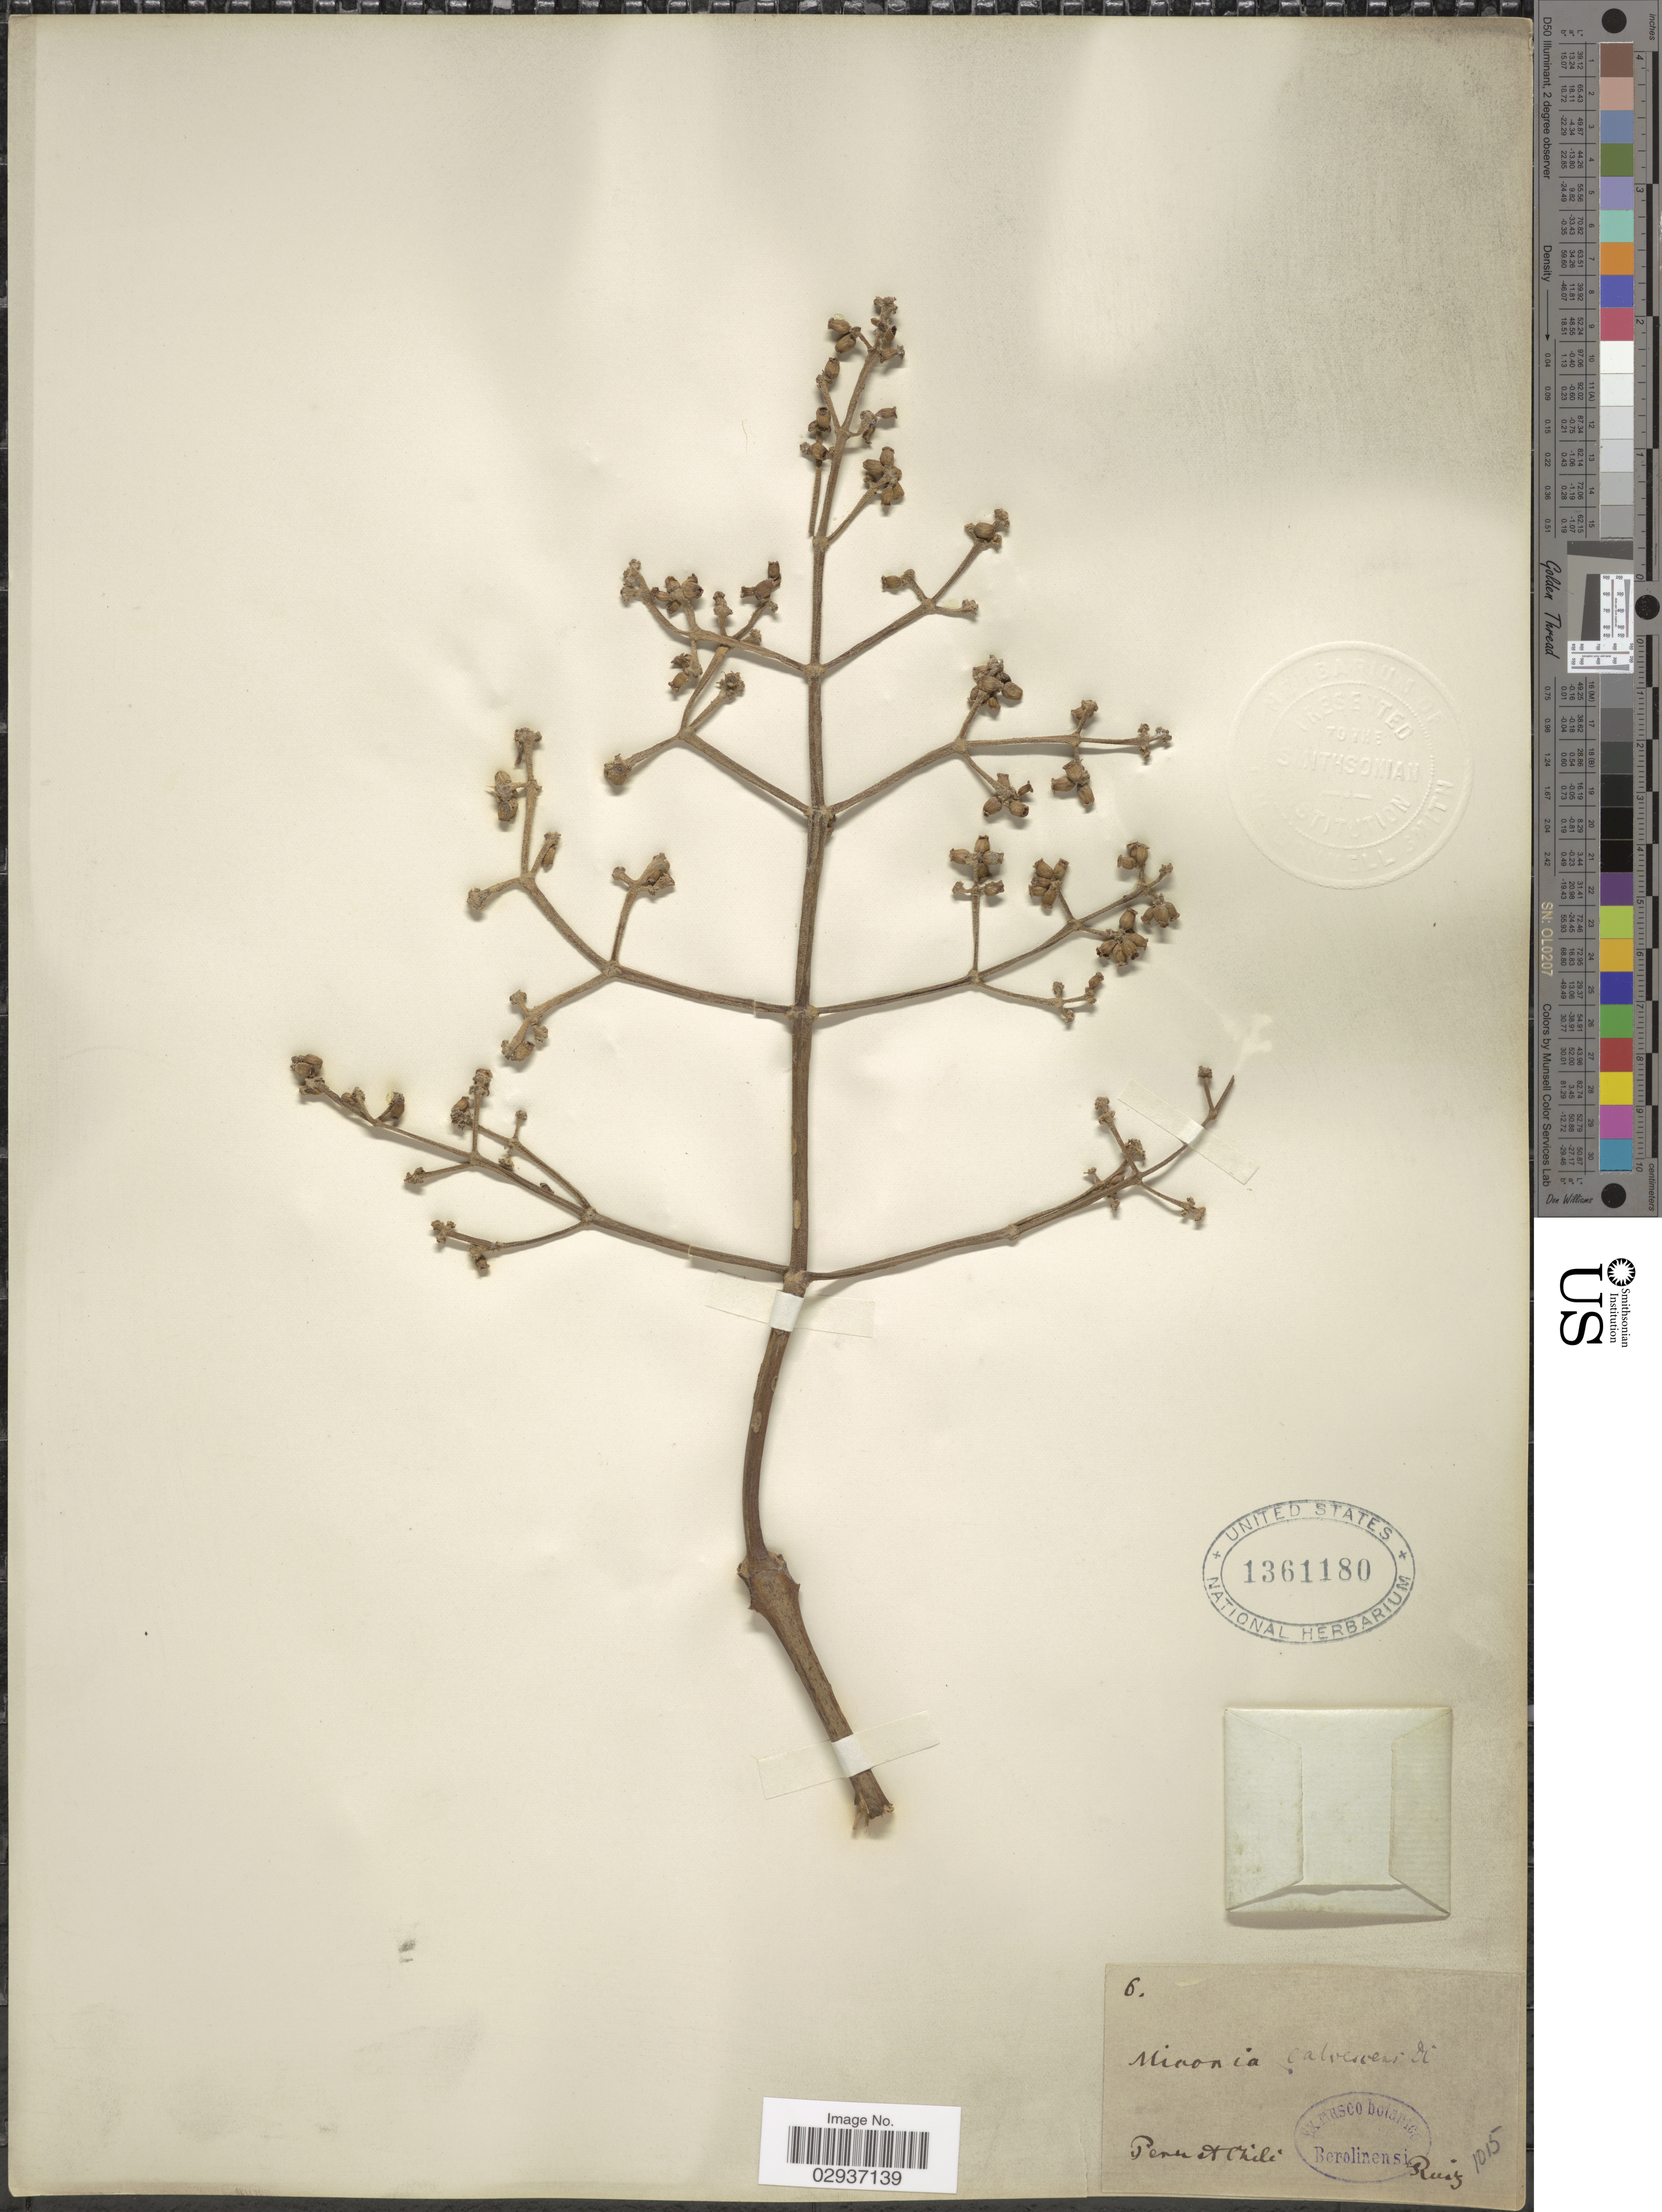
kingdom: Plantae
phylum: Tracheophyta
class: Magnoliopsida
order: Myrtales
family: Melastomataceae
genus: Miconia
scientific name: Miconia calvescens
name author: DC.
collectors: Ruiz, --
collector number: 6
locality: Peru et Chili.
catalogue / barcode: US 1361180